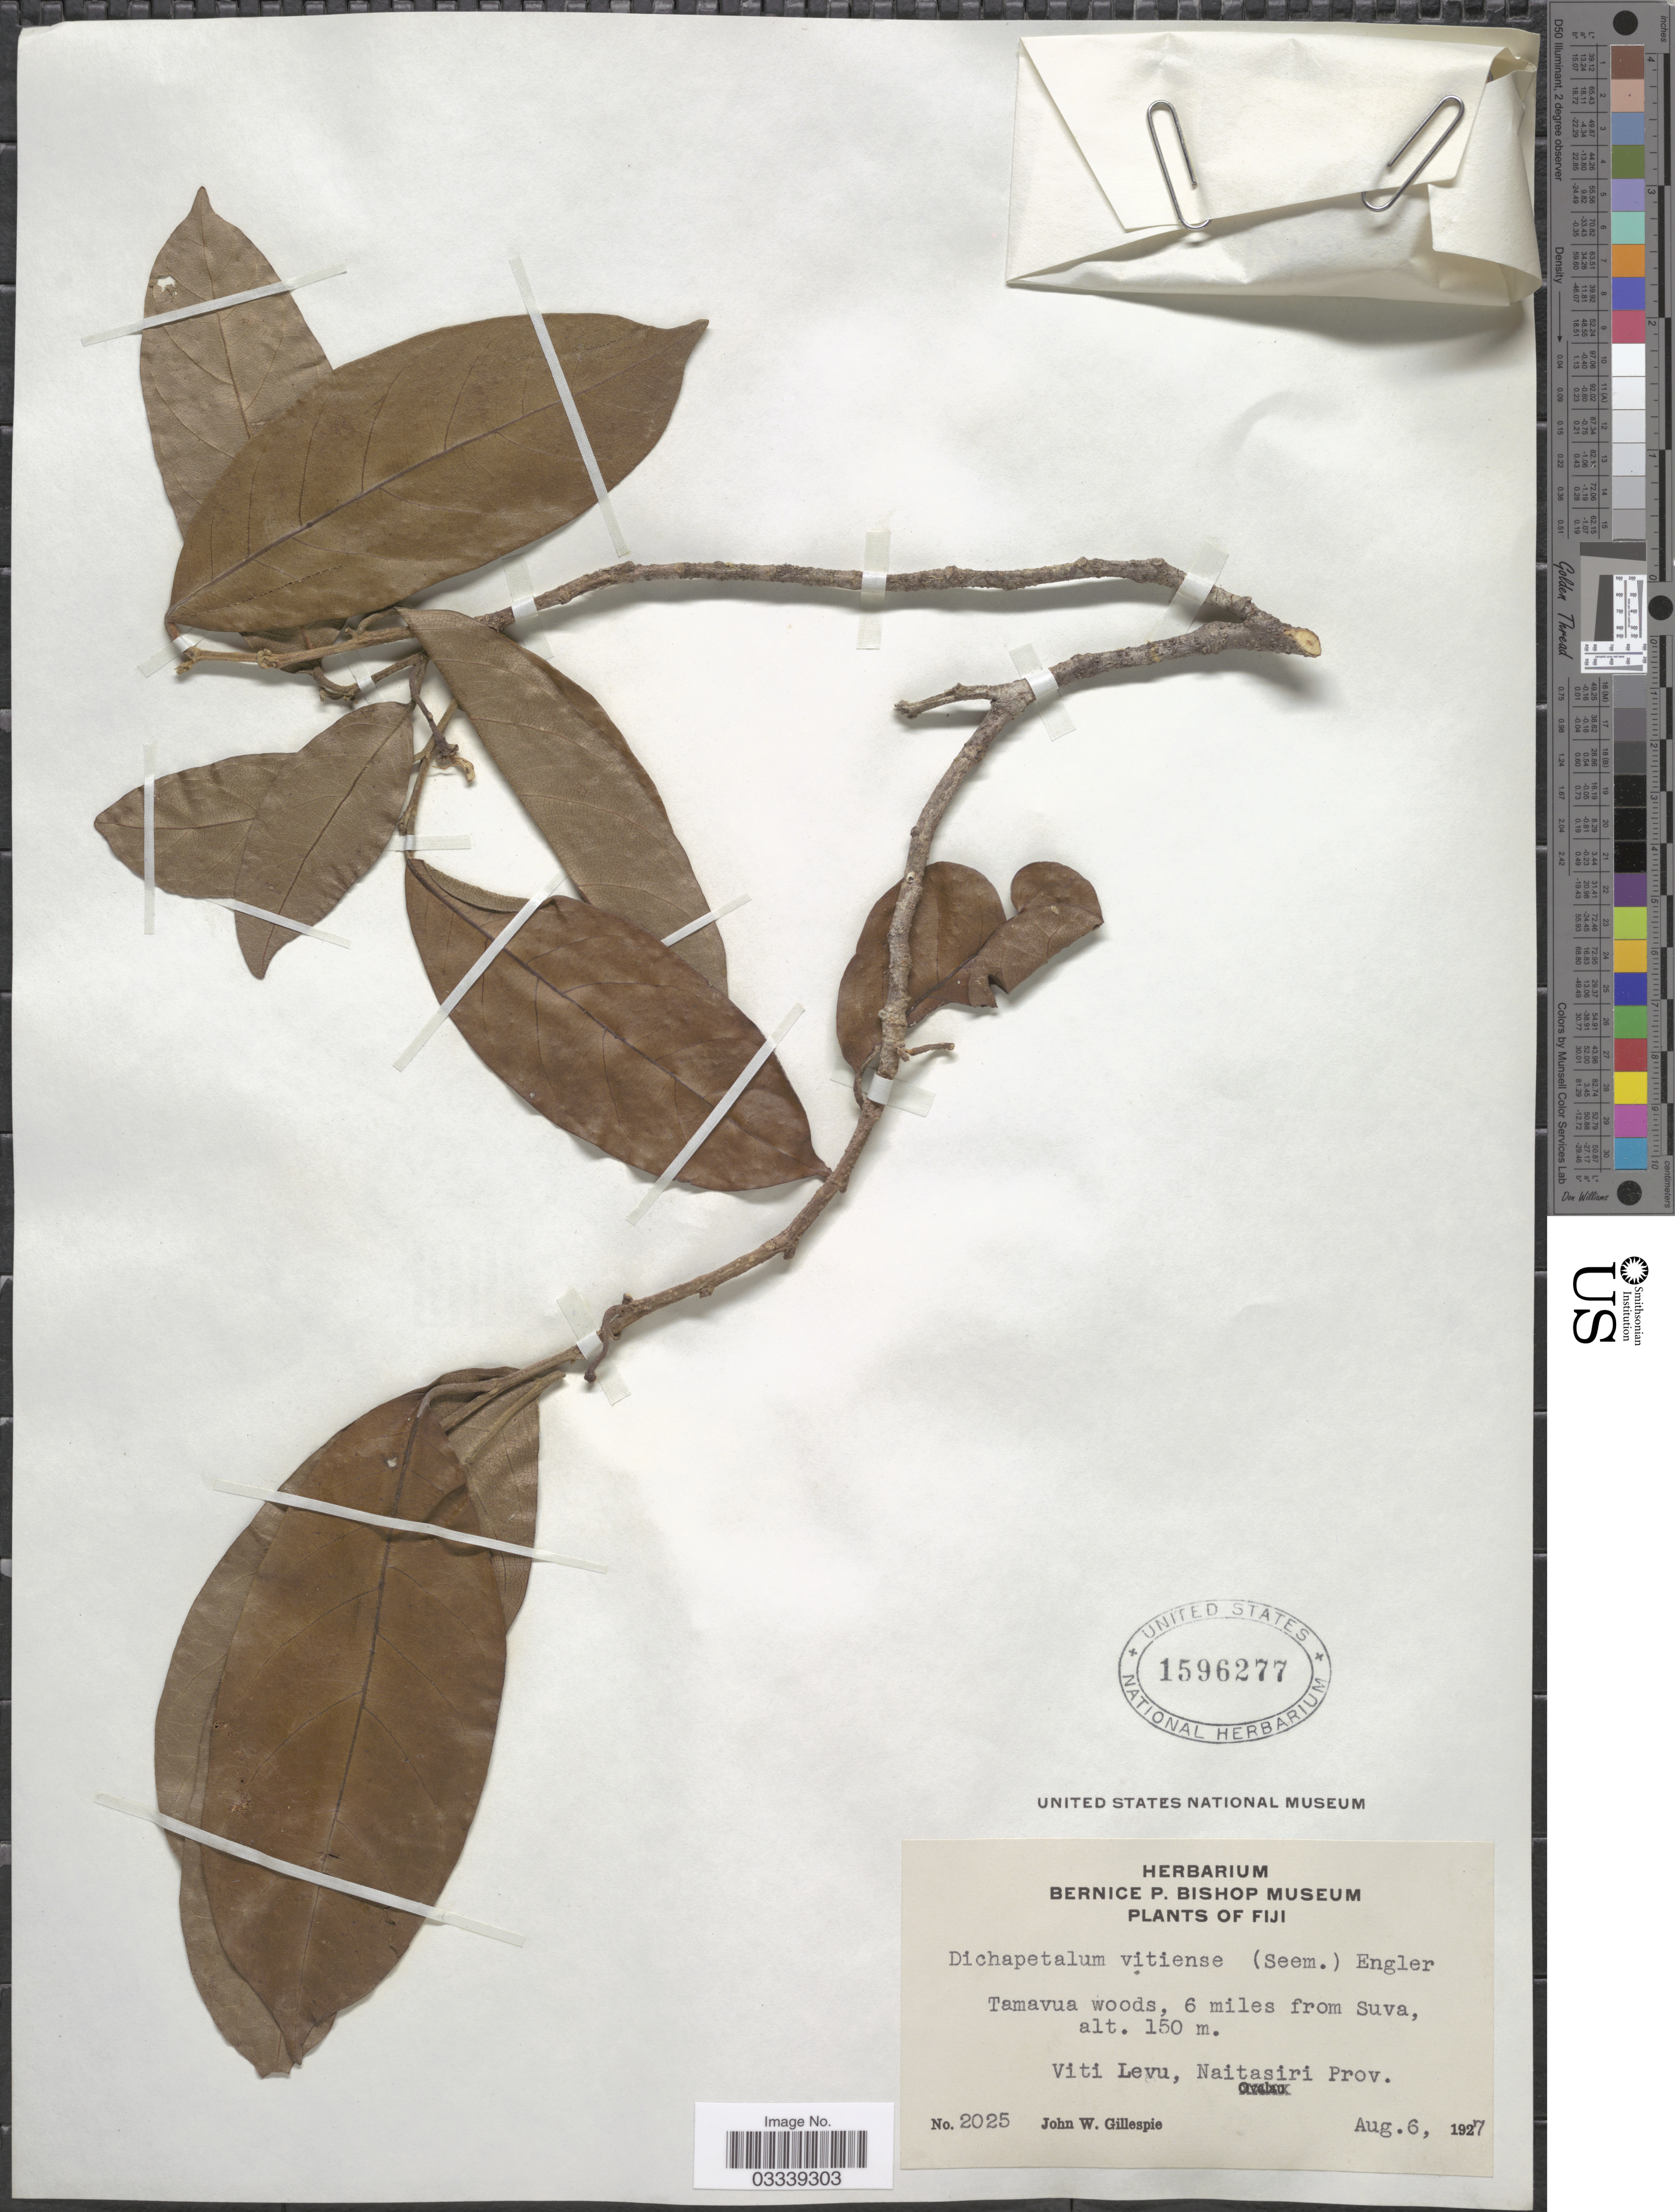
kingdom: Plantae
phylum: Tracheophyta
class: Magnoliopsida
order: Malpighiales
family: Dichapetalaceae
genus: Dichapetalum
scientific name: Dichapetalum vitiense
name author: (Seem.) Engl.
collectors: J. W. Gillespie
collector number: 2025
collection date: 1927-08-06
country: Fiji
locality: Tamavua woods, 6 miles from Suva, Viti Levu, Naitasiri Prov.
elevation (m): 150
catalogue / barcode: US 1596277